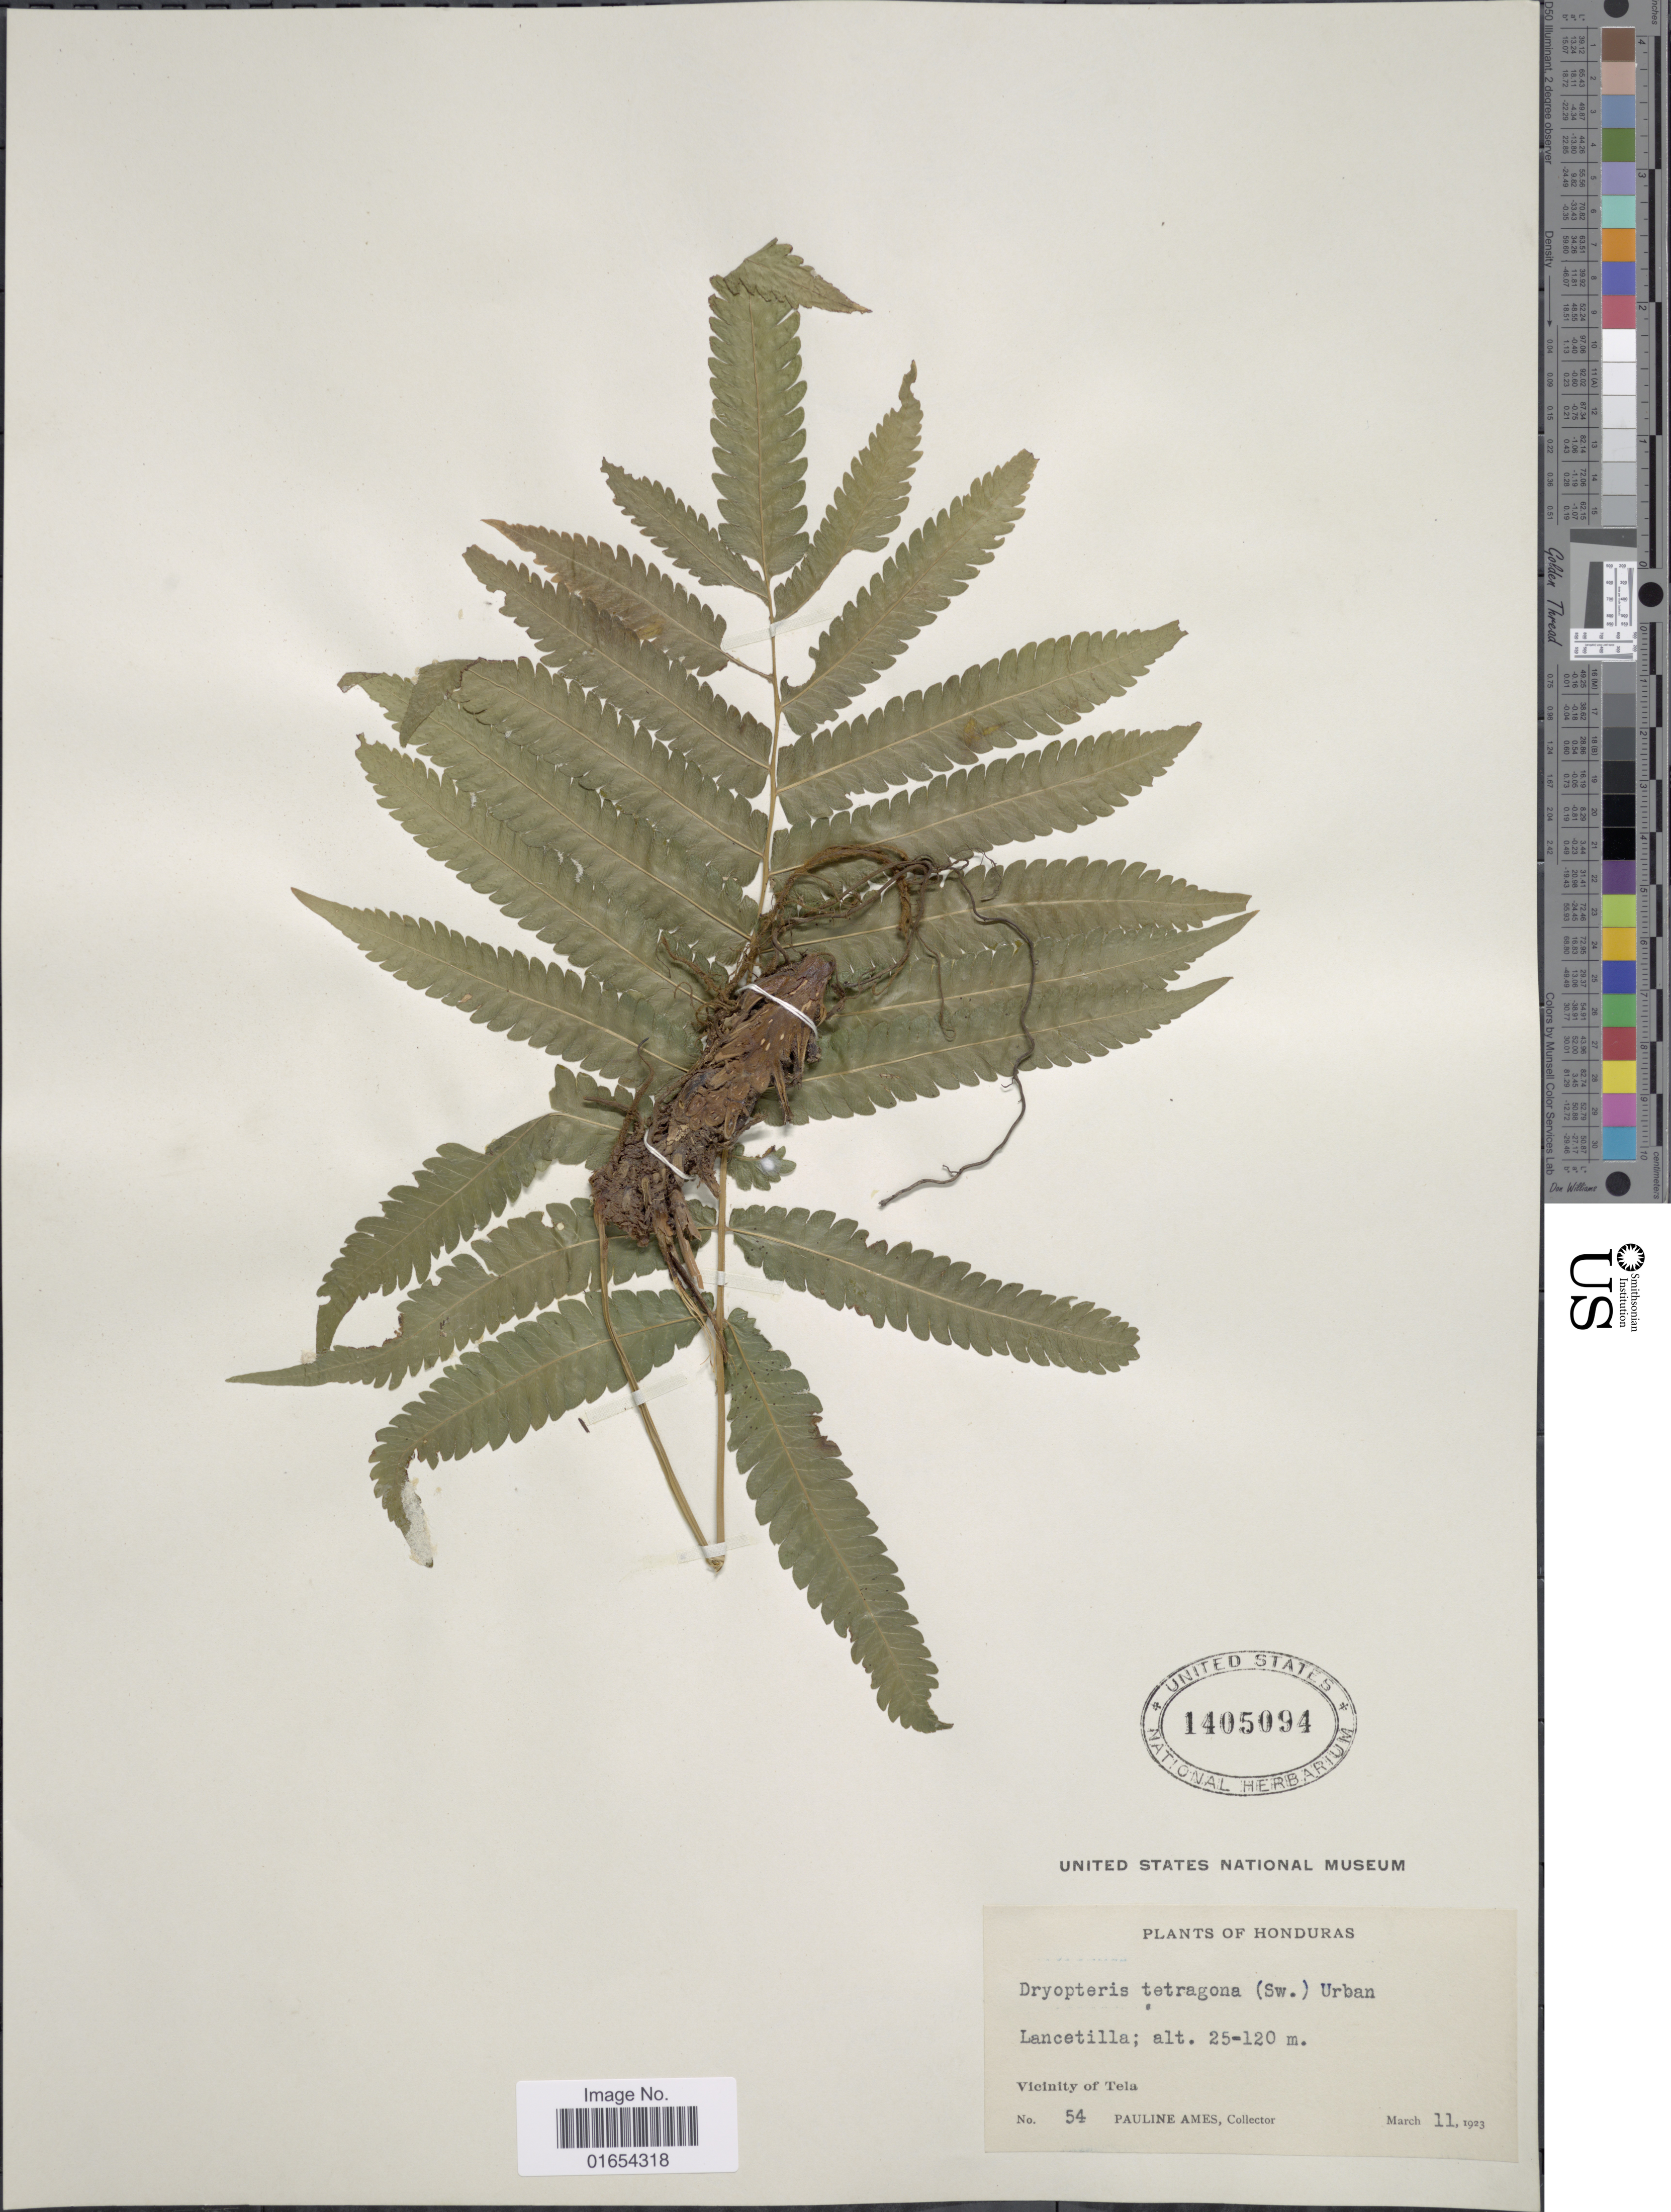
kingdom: Plantae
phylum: Tracheophyta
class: Polypodiopsida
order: Polypodiales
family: Thelypteridaceae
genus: Goniopteris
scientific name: Goniopteris tetragona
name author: (C. Presl) Sw.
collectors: P. Ames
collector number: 54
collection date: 1923-03-11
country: Honduras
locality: Lancetilla, Vicinity of Tela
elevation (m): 25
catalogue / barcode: US 1405094